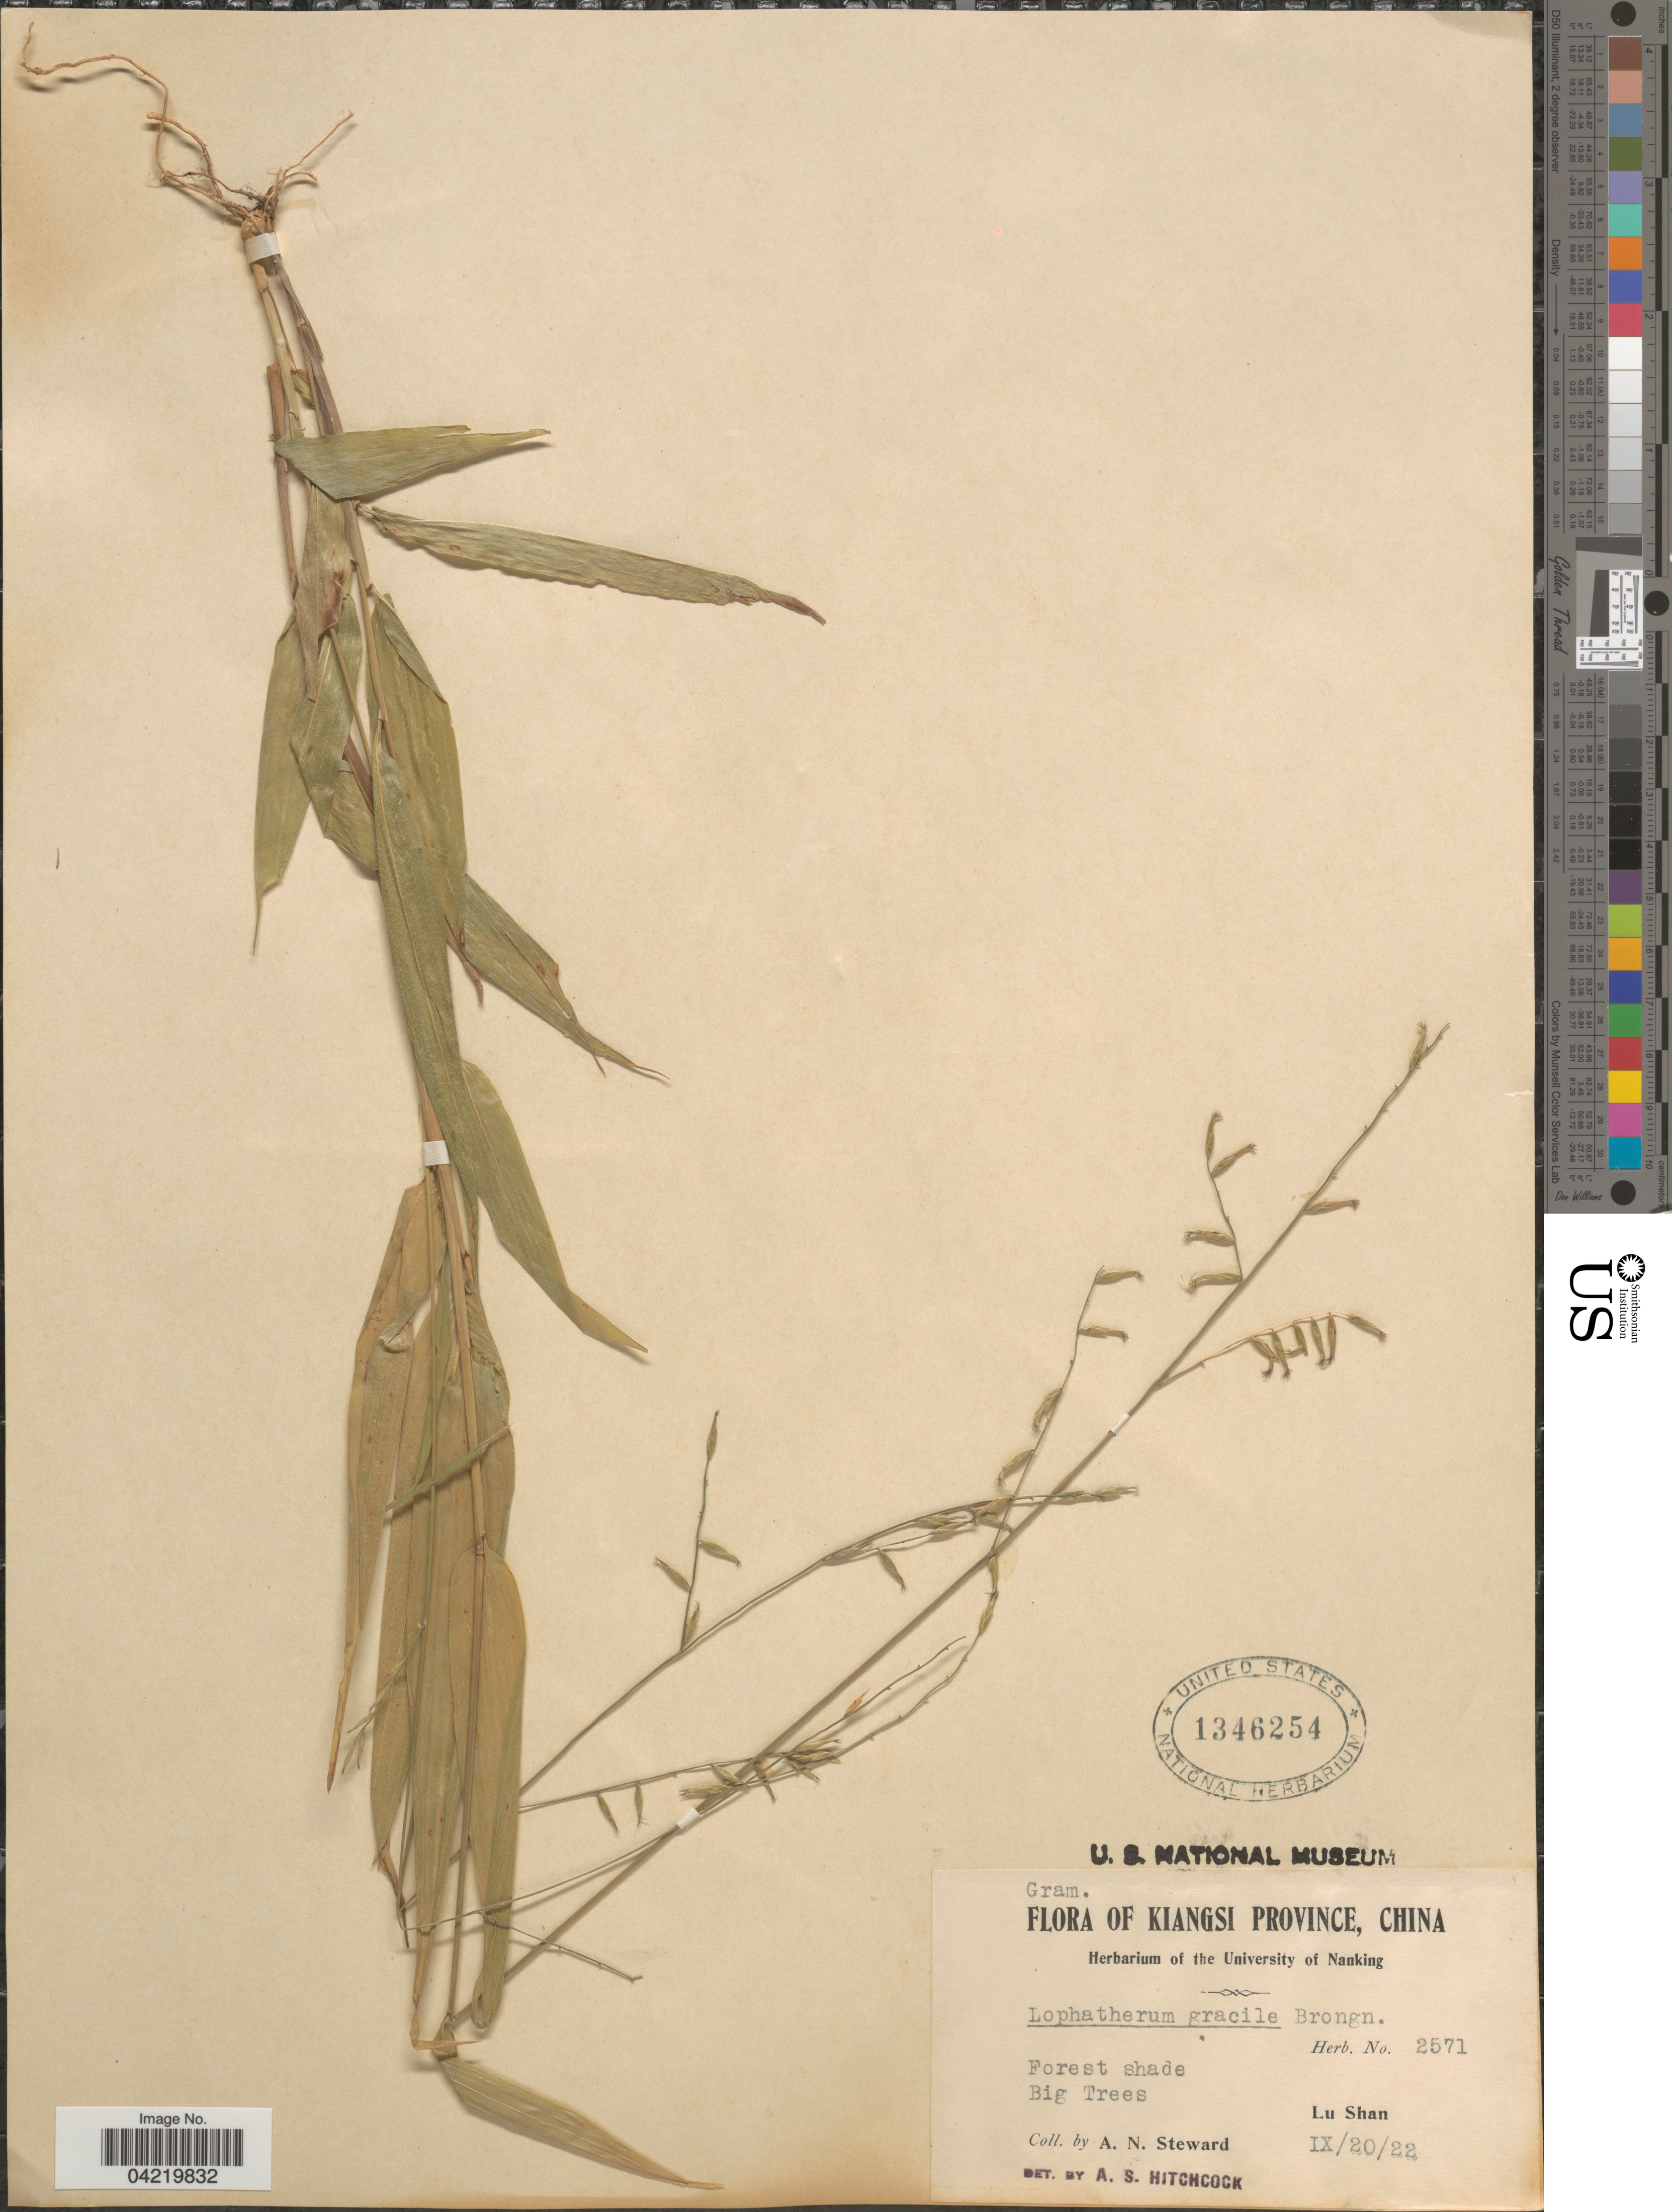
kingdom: Plantae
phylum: Tracheophyta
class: Liliopsida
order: Poales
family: Poaceae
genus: Lophatherum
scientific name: Lophatherum gracile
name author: Brongn.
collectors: A. N. Steward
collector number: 2571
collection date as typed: Transcribed d/m/y: 20/9/22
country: China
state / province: Jiangxi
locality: Kiangsi Province. Forest shade. Big trees. Lu Shan.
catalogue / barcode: US 1346254